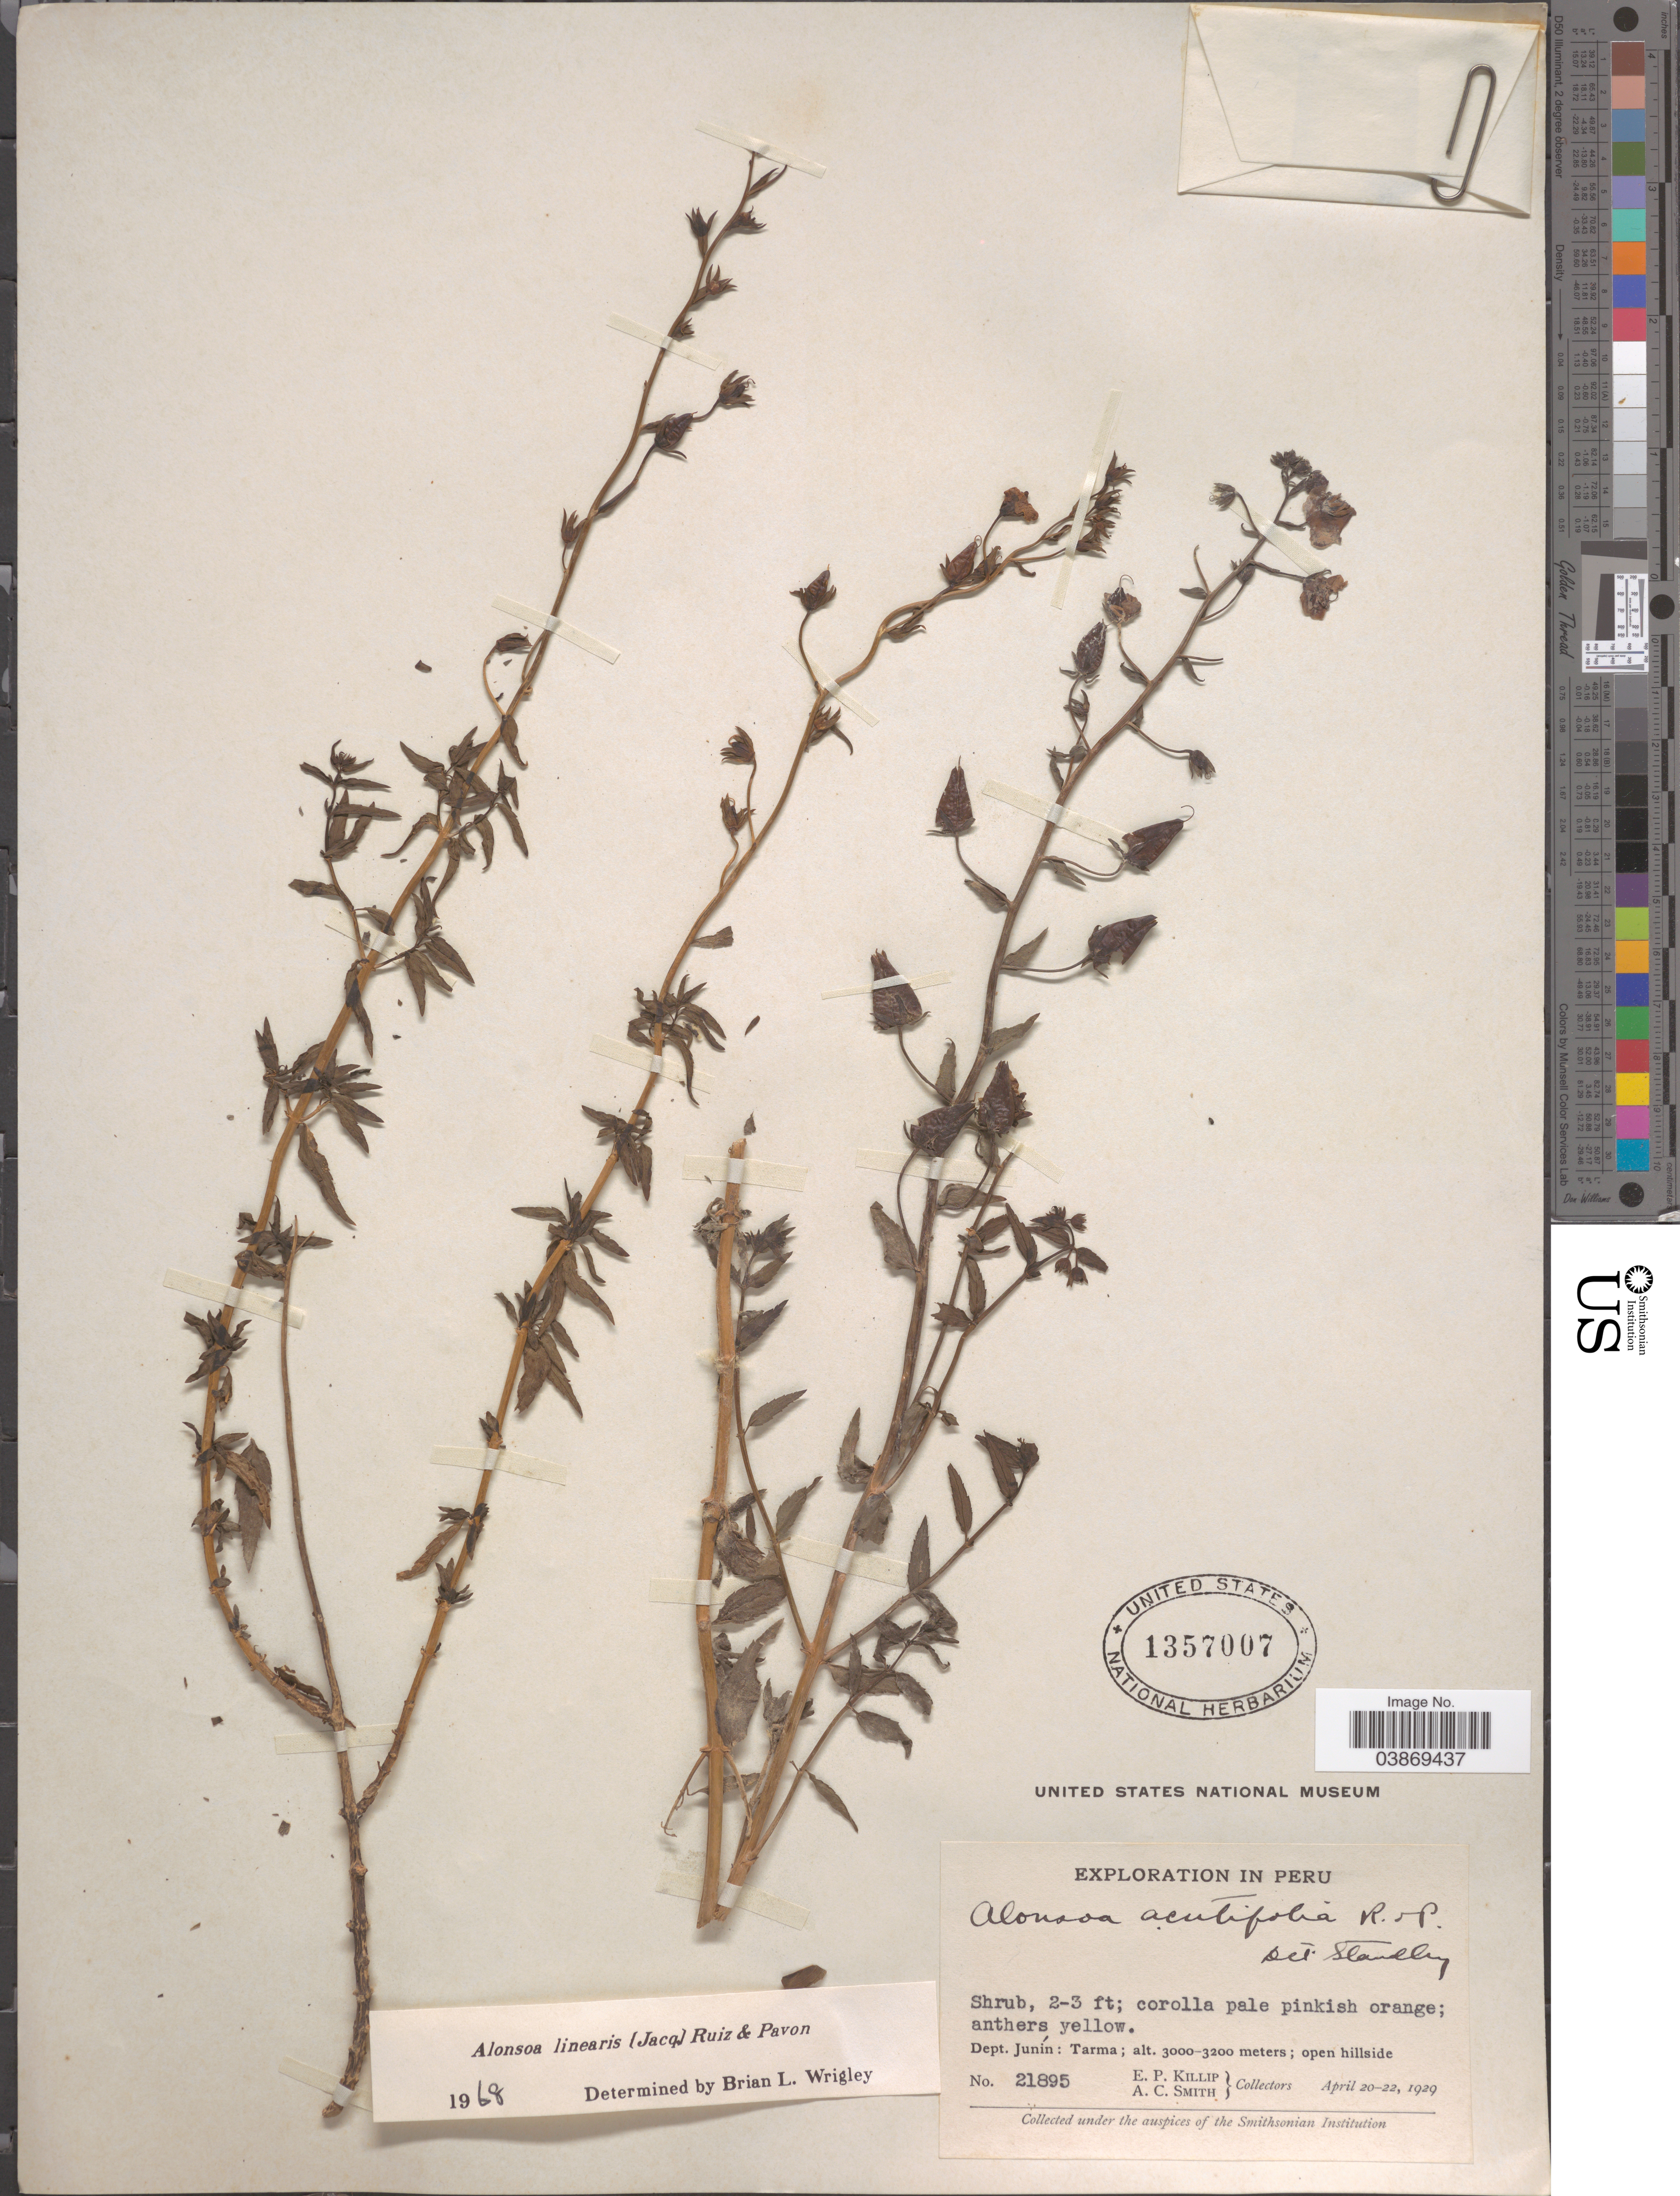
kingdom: Plantae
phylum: Tracheophyta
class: Magnoliopsida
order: Lamiales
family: Scrophulariaceae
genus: Alonsoa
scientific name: Alonsoa linearis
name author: (Jacq.) Ruiz & Pav.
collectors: E. P. Killip & A. C. Smith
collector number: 21895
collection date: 1929-04-20/1929-04-22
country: Peru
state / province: Junín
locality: Dept. Junín: Tarma.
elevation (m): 3000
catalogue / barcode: US 1357007